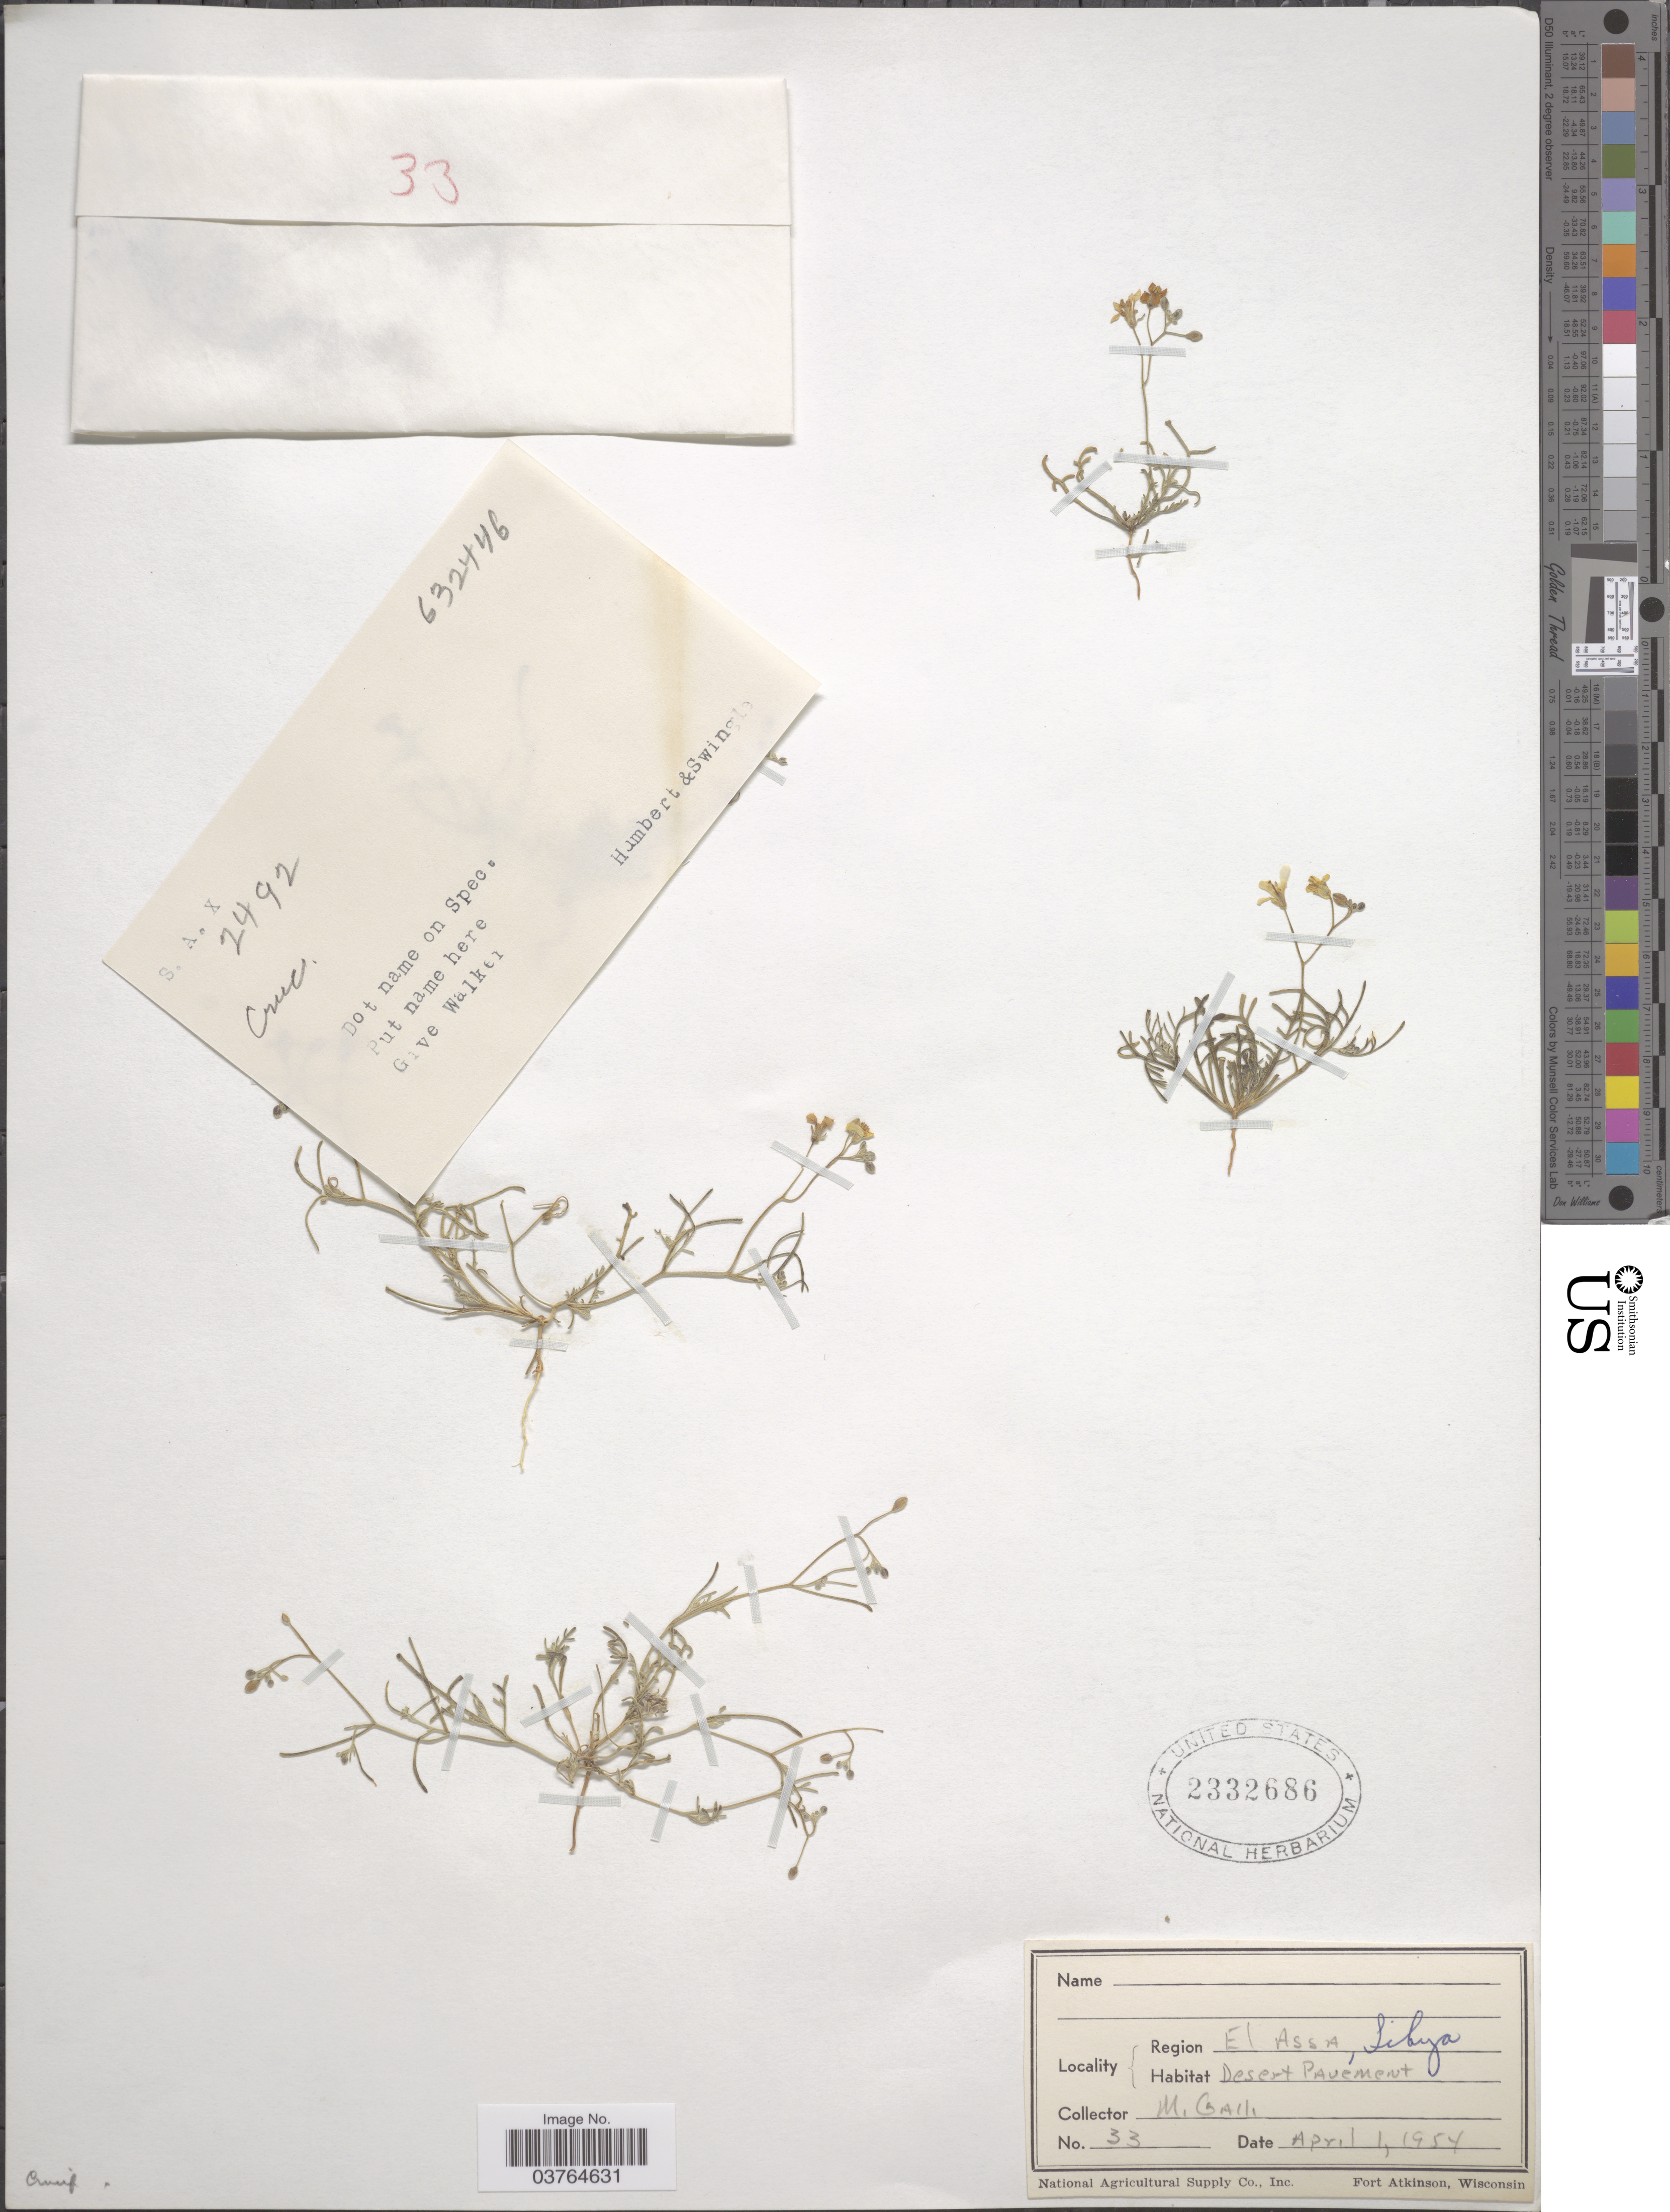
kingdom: Plantae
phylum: Tracheophyta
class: Magnoliopsida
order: Brassicales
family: Brassicaceae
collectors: M. Galli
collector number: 33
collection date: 1954-04-01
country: Libya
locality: Region El Assa, Libya. Desert Pavement.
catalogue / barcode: US 2332686